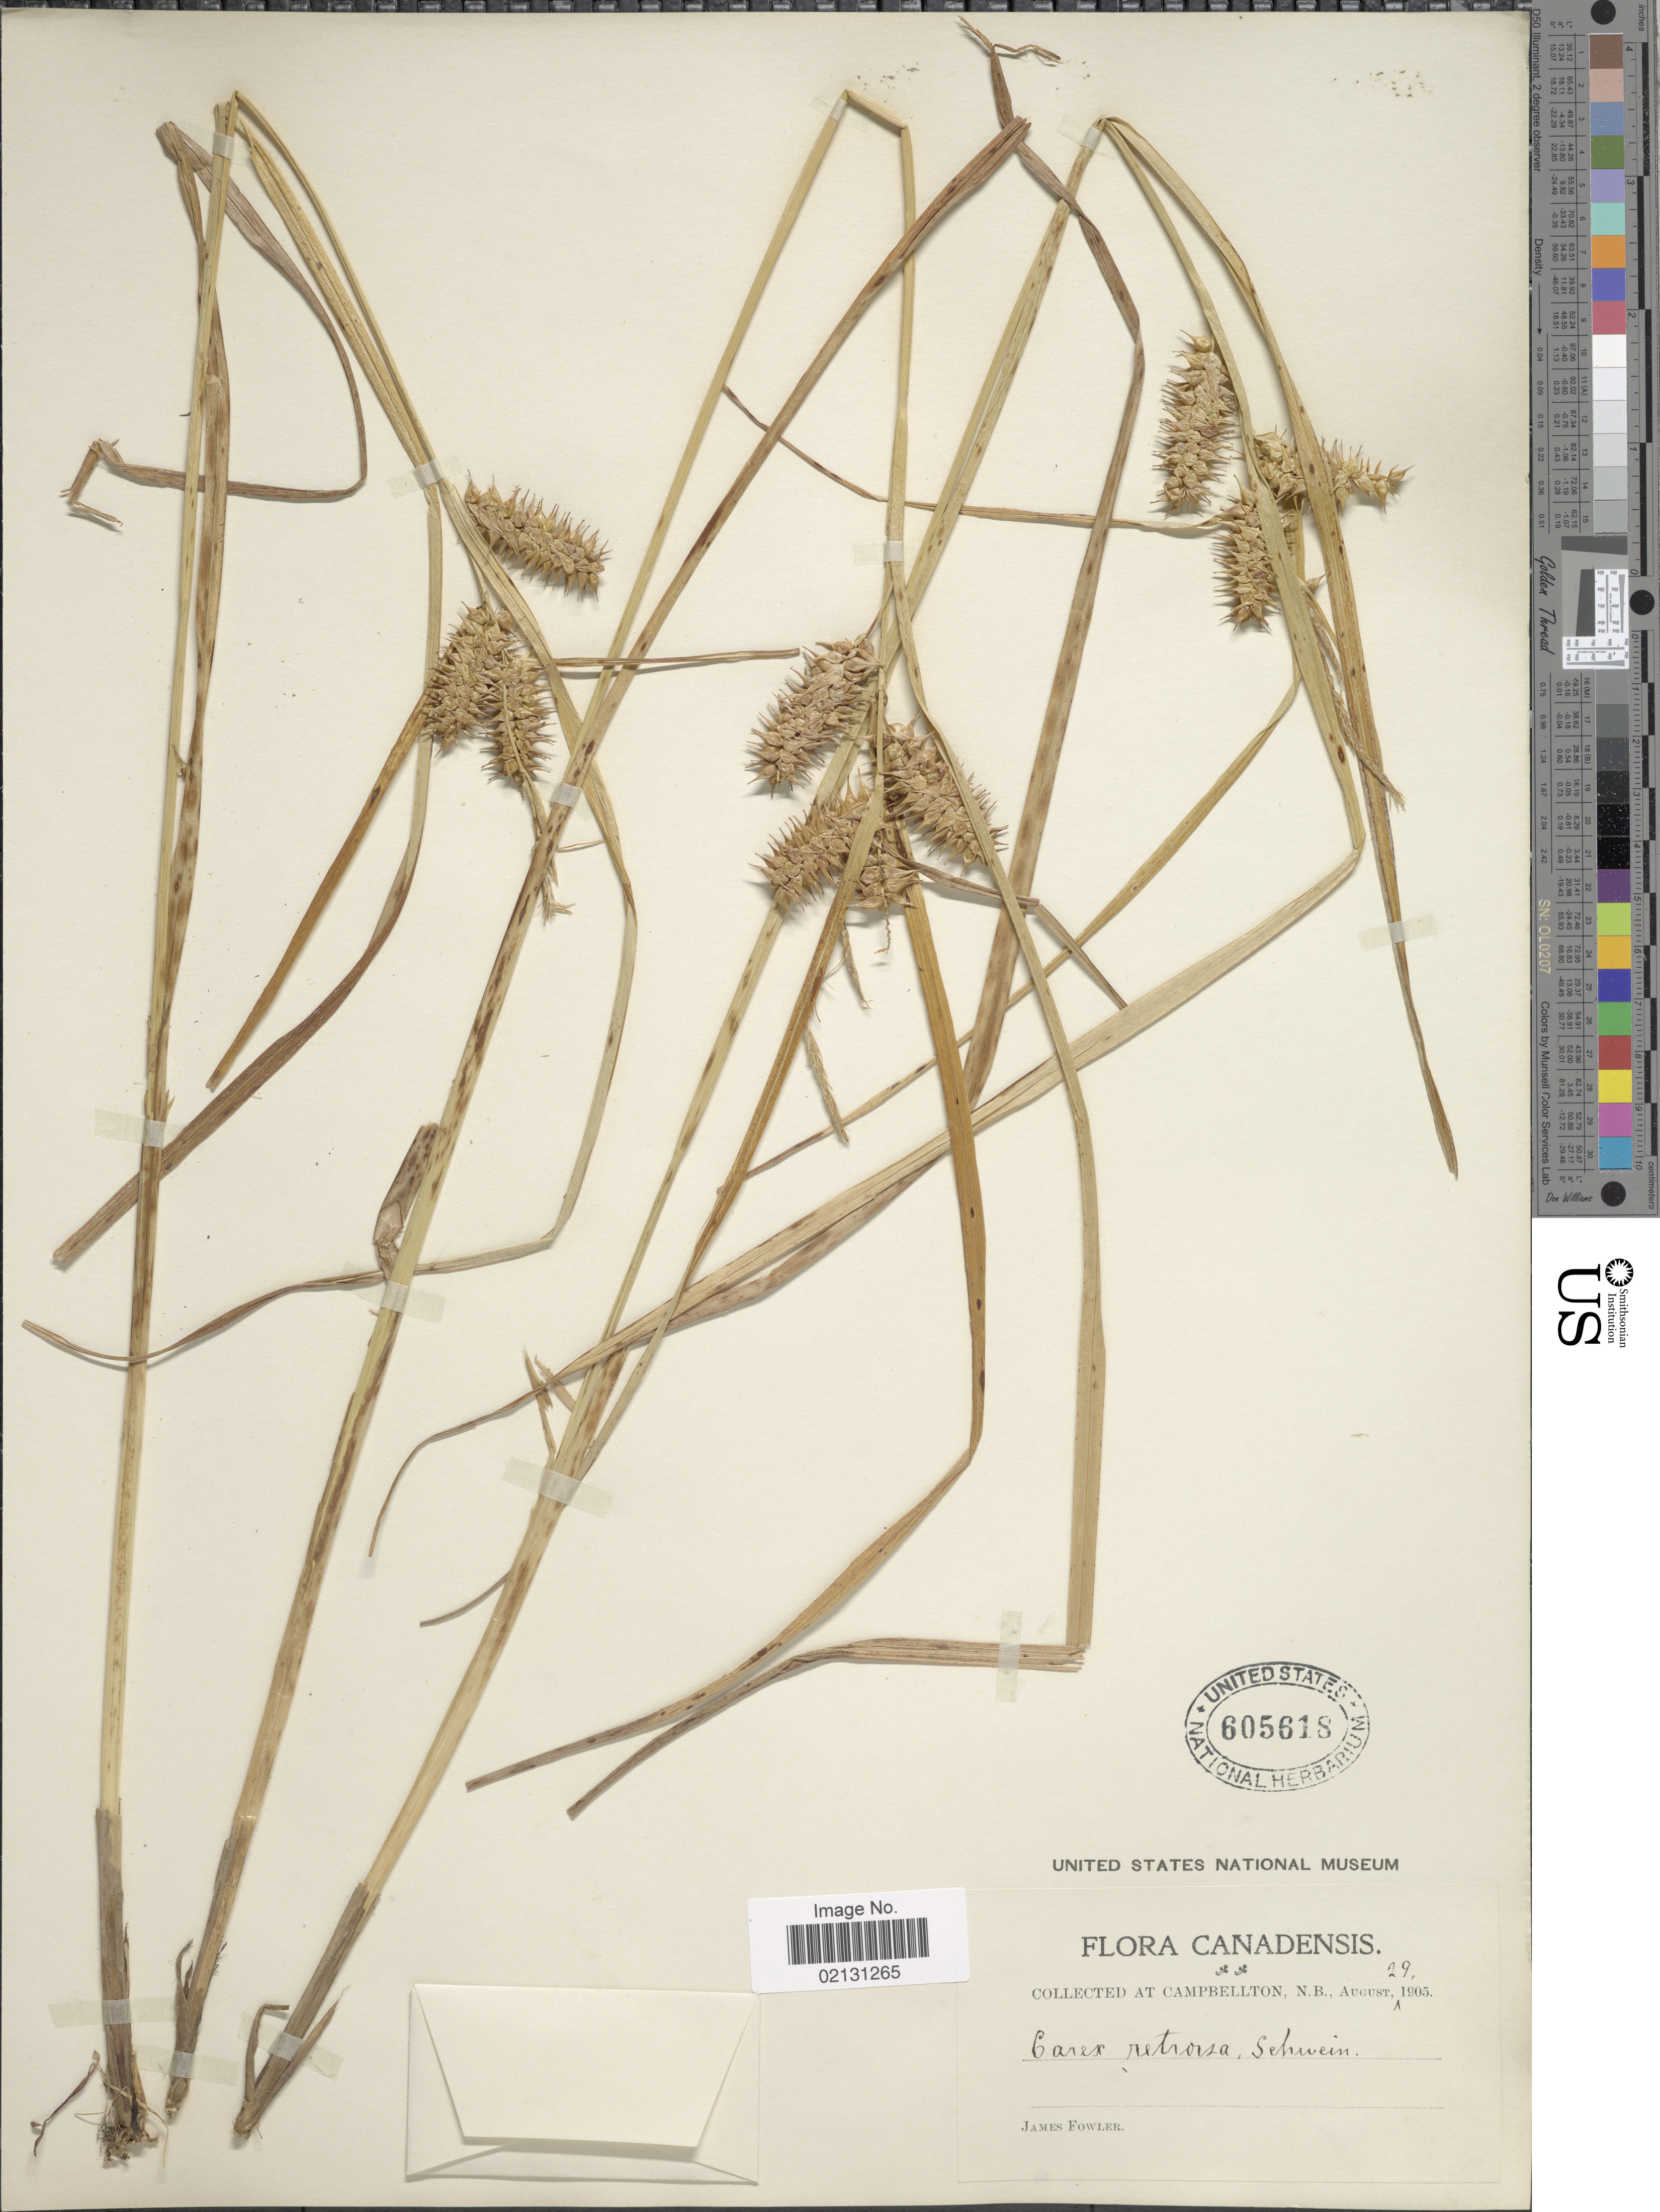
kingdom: Plantae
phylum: Tracheophyta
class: Liliopsida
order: Poales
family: Cyperaceae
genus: Carex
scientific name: Carex retrorsa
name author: Schwein.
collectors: J. P. Fowler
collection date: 1905-08-29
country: Canada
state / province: New Brunswick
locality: At Campbellton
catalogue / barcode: US 605618